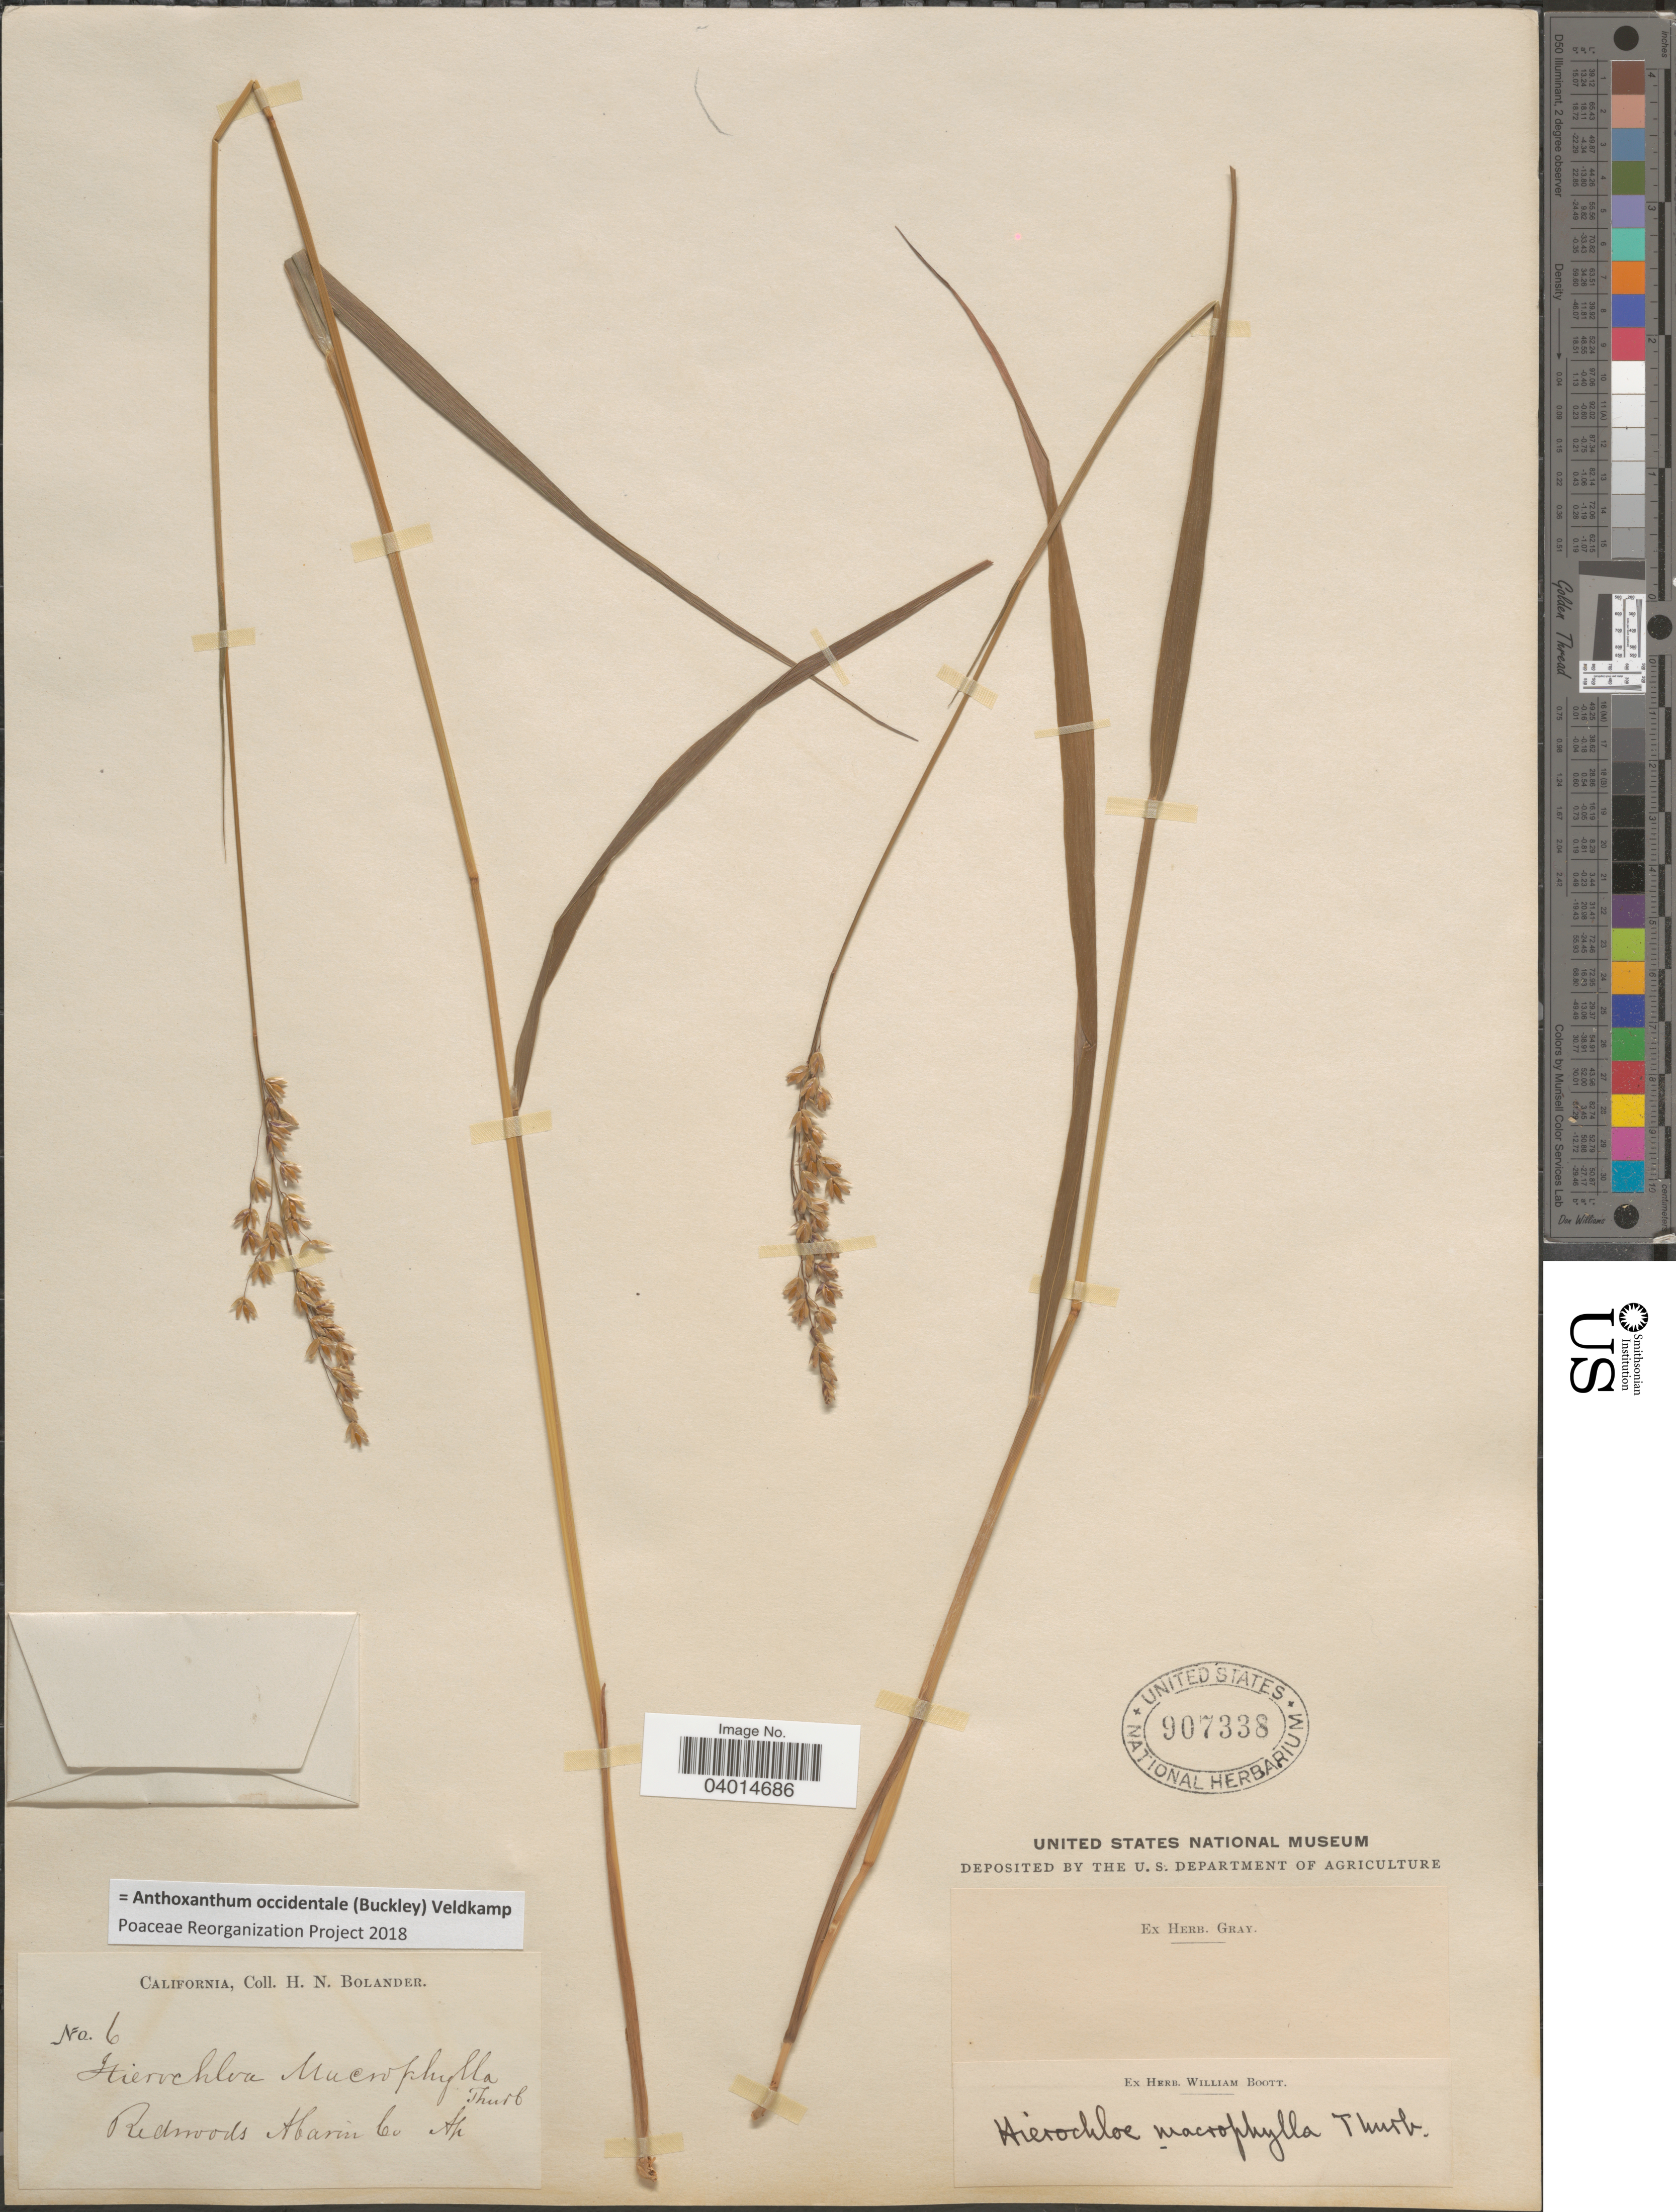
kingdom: Plantae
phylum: Tracheophyta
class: Liliopsida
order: Poales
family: Poaceae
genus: Anthoxanthum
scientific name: Anthoxanthum occidentale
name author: (Buckley) Veldkamp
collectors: H. Bolander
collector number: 6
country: United States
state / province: California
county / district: Marin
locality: Redwoods. Marin Co.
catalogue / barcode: US 907338